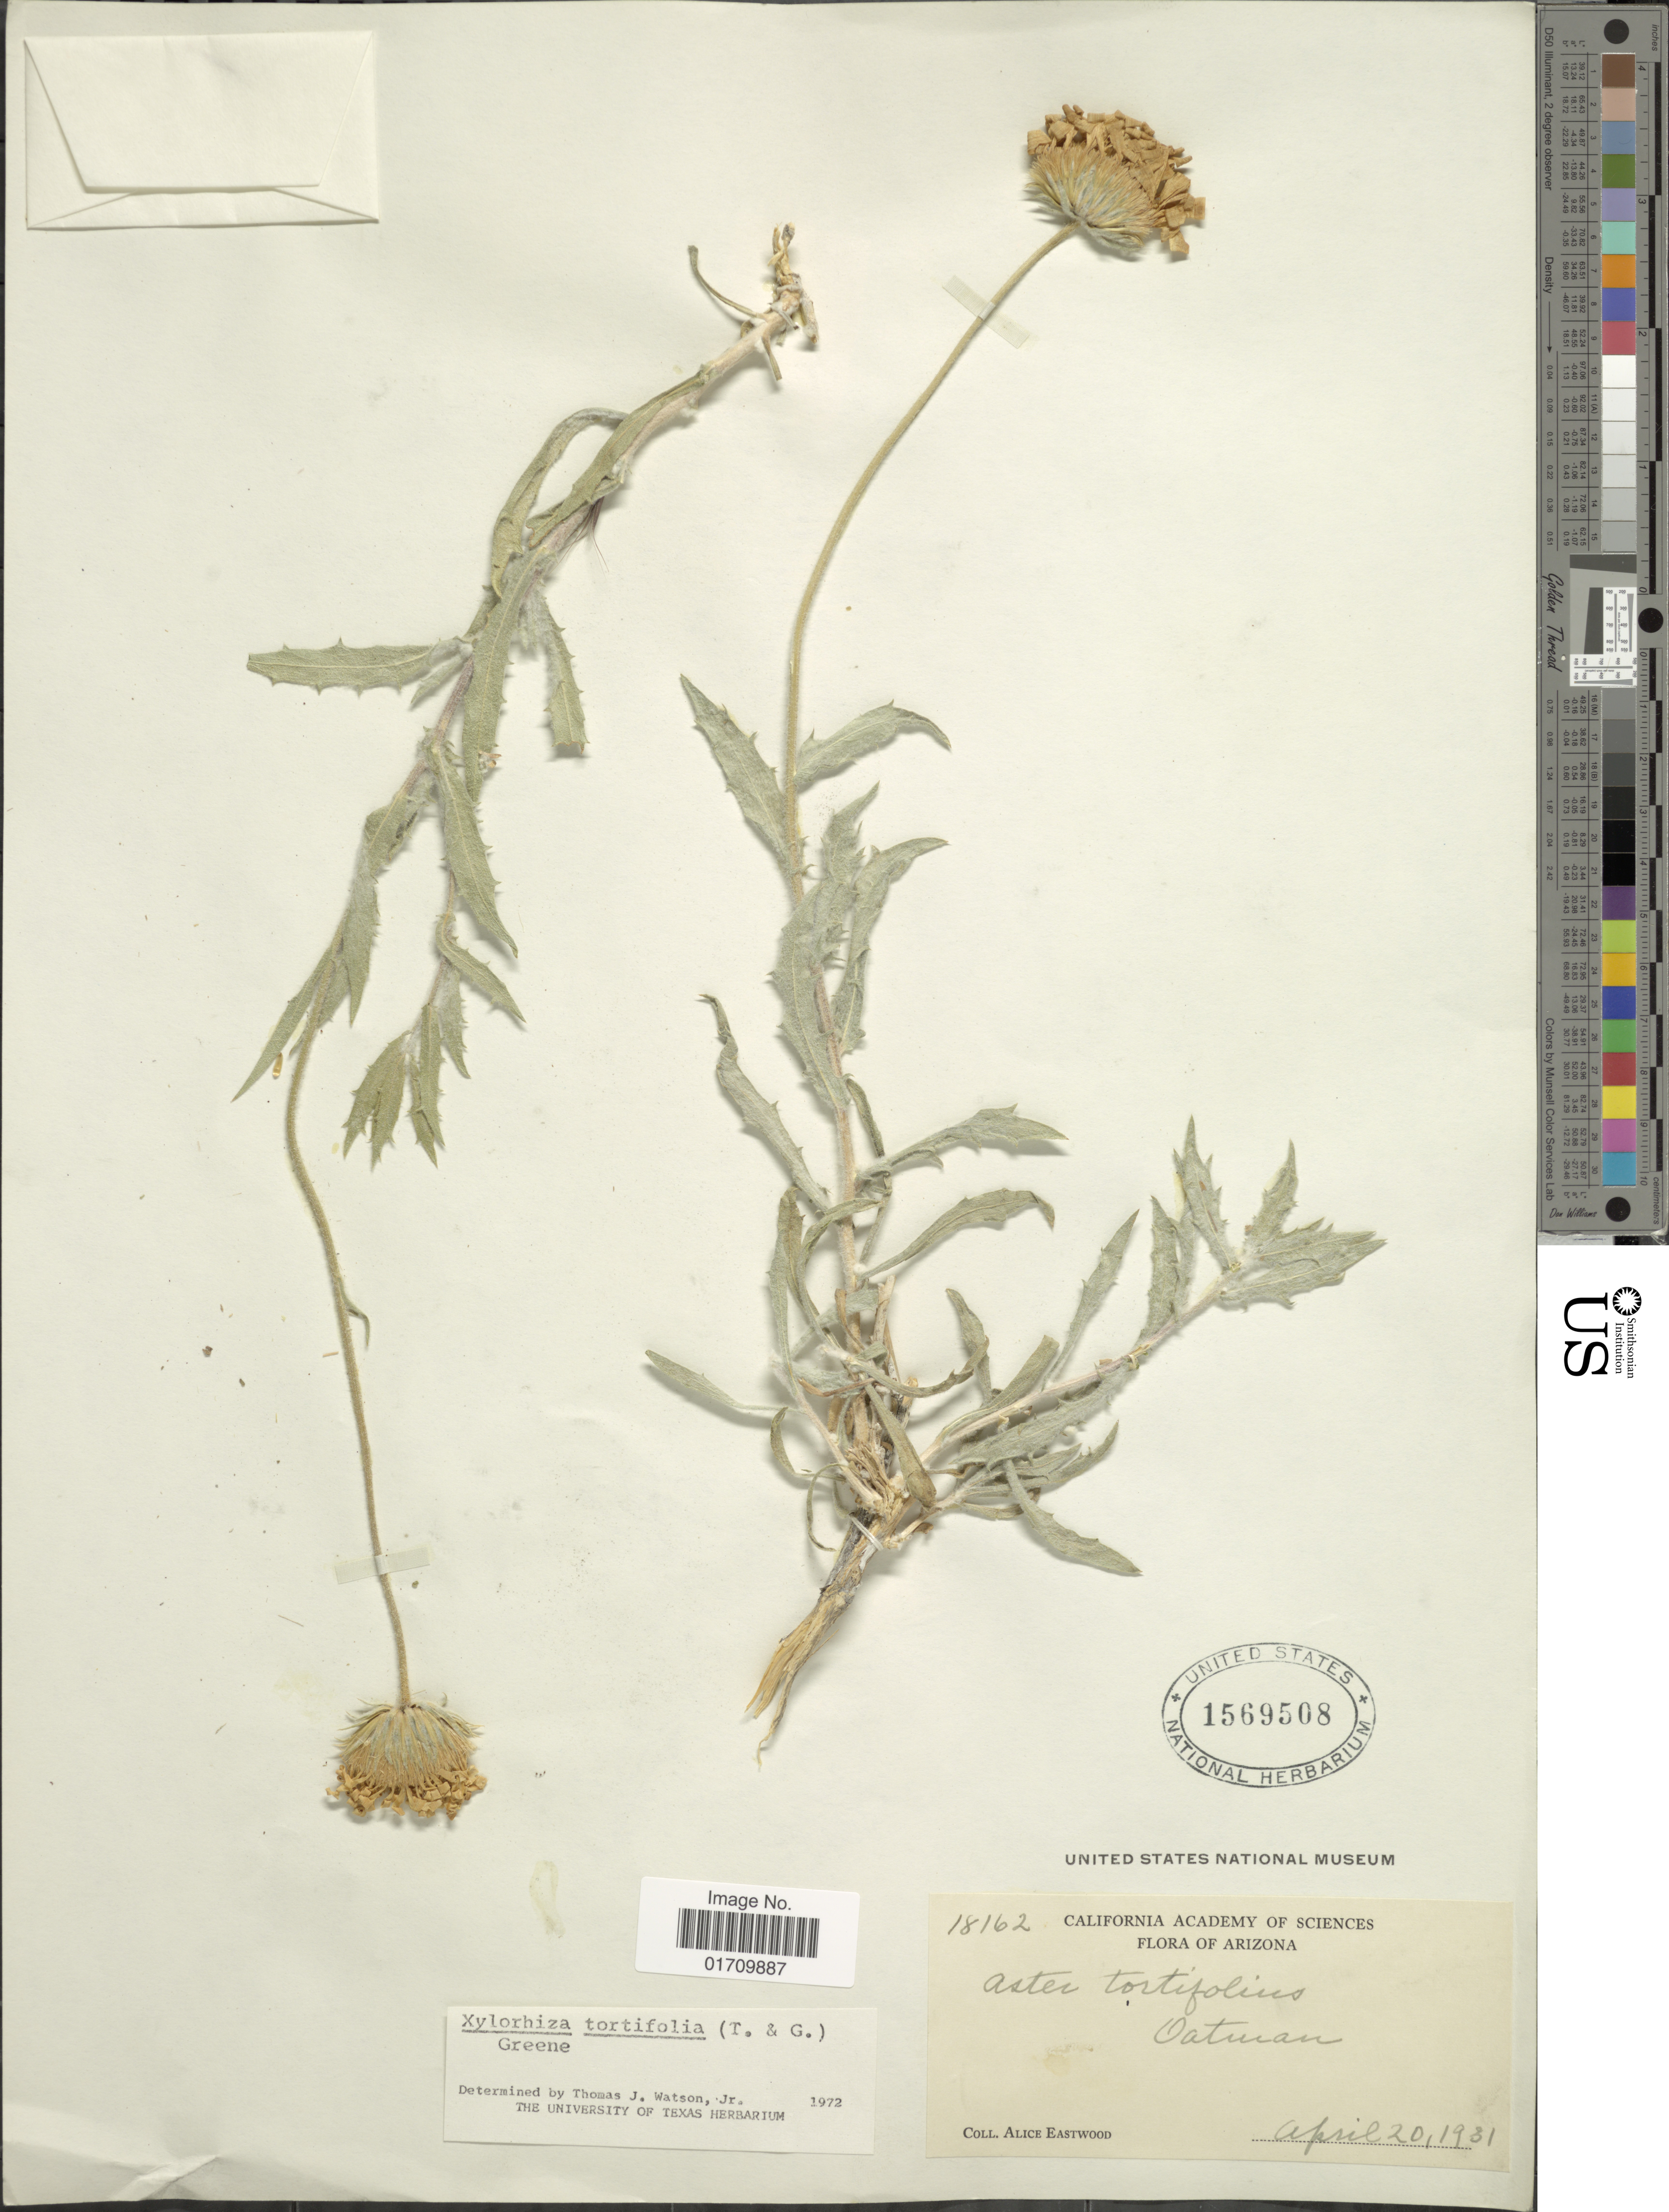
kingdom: Plantae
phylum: Tracheophyta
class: Magnoliopsida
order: Asterales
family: Asteraceae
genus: Xylorhiza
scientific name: Xylorhiza tortifolia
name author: (Torr. & A. Gray) Greene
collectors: A. Eastwood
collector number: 18162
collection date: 1931-04-20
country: United States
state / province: Arizona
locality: Oatman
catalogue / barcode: US 1569508